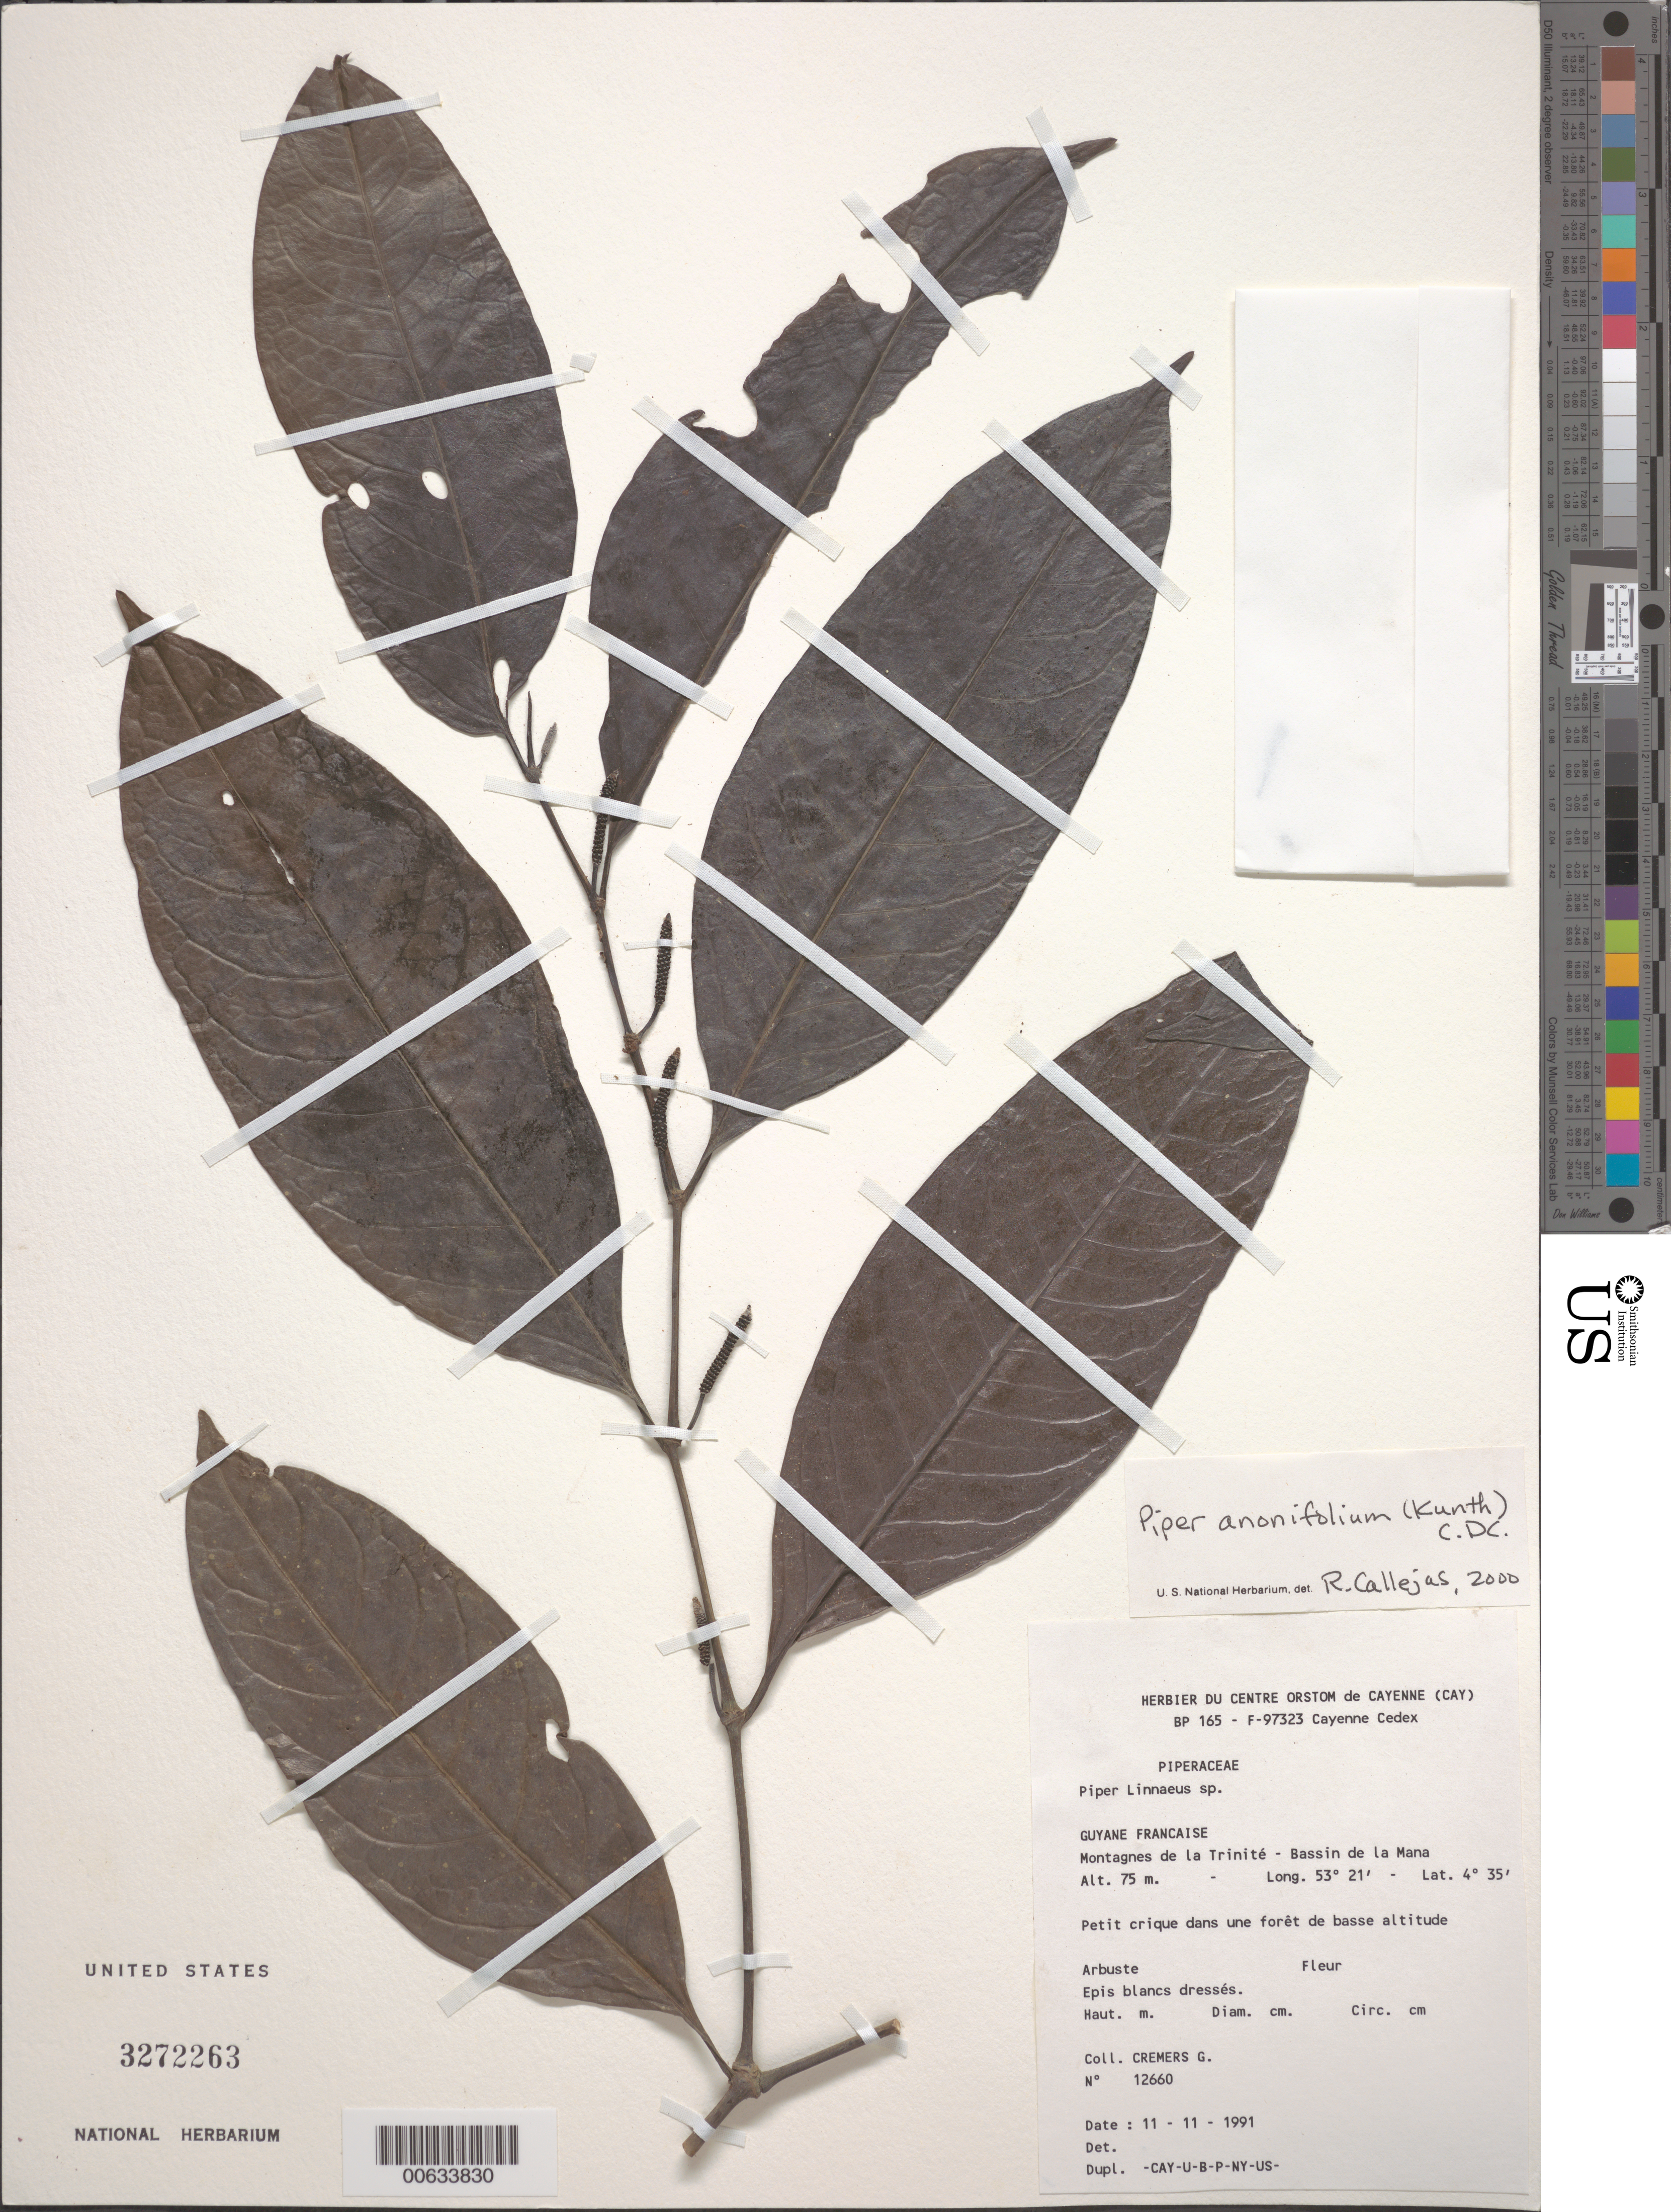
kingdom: Plantae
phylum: Tracheophyta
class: Magnoliopsida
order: Piperales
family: Piperaceae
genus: Piper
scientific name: Piper anonifolium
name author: (Kunth) C. DC.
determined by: Callejas, Ricardo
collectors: G. Cremers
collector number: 12660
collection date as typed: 11-Nov-91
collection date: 1991-11-11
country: French Guiana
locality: Montagnes de la Trinité, Bassin de la Mana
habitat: Small creek in low forest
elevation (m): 75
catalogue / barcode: US 3272263